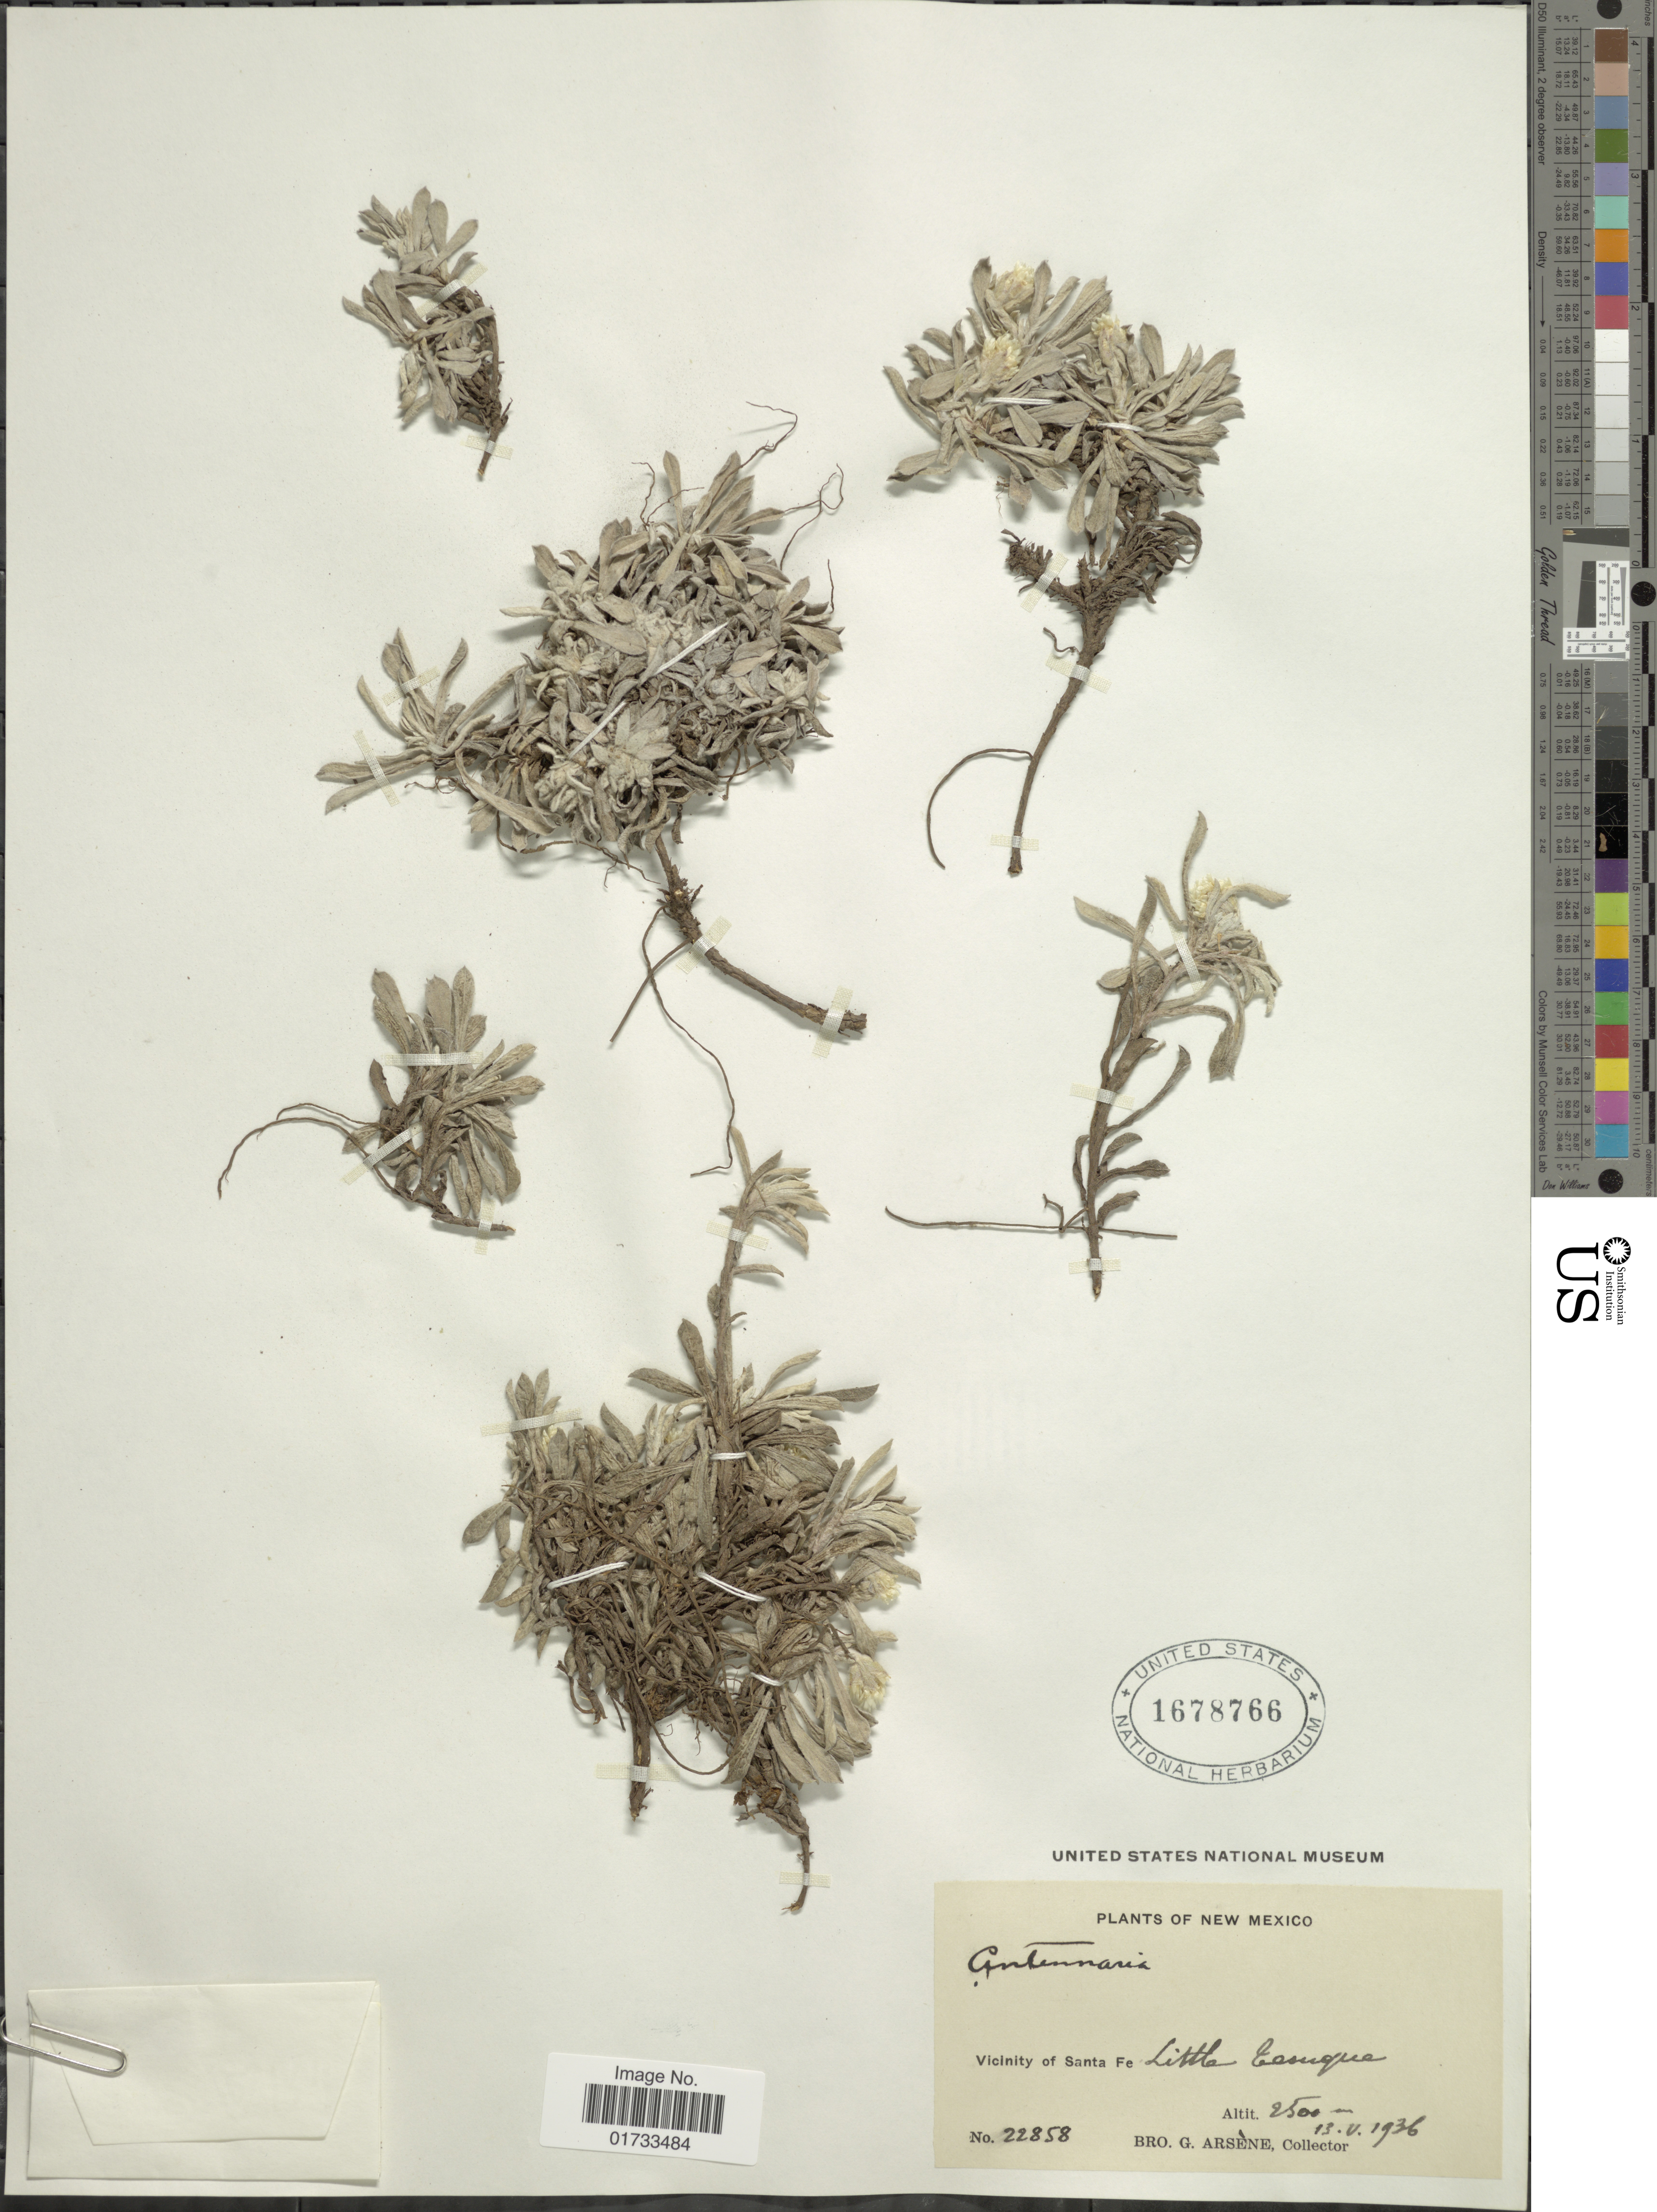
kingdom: Plantae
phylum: Tracheophyta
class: Magnoliopsida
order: Asterales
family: Asteraceae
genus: Antennaria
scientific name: Antennaria sp.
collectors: Bro. G. Arsène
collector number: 22858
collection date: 1936-05-13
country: United States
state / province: New Mexico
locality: Vicinity of Santa Fe, Little Tesuque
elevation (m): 2500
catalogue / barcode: US 1678766